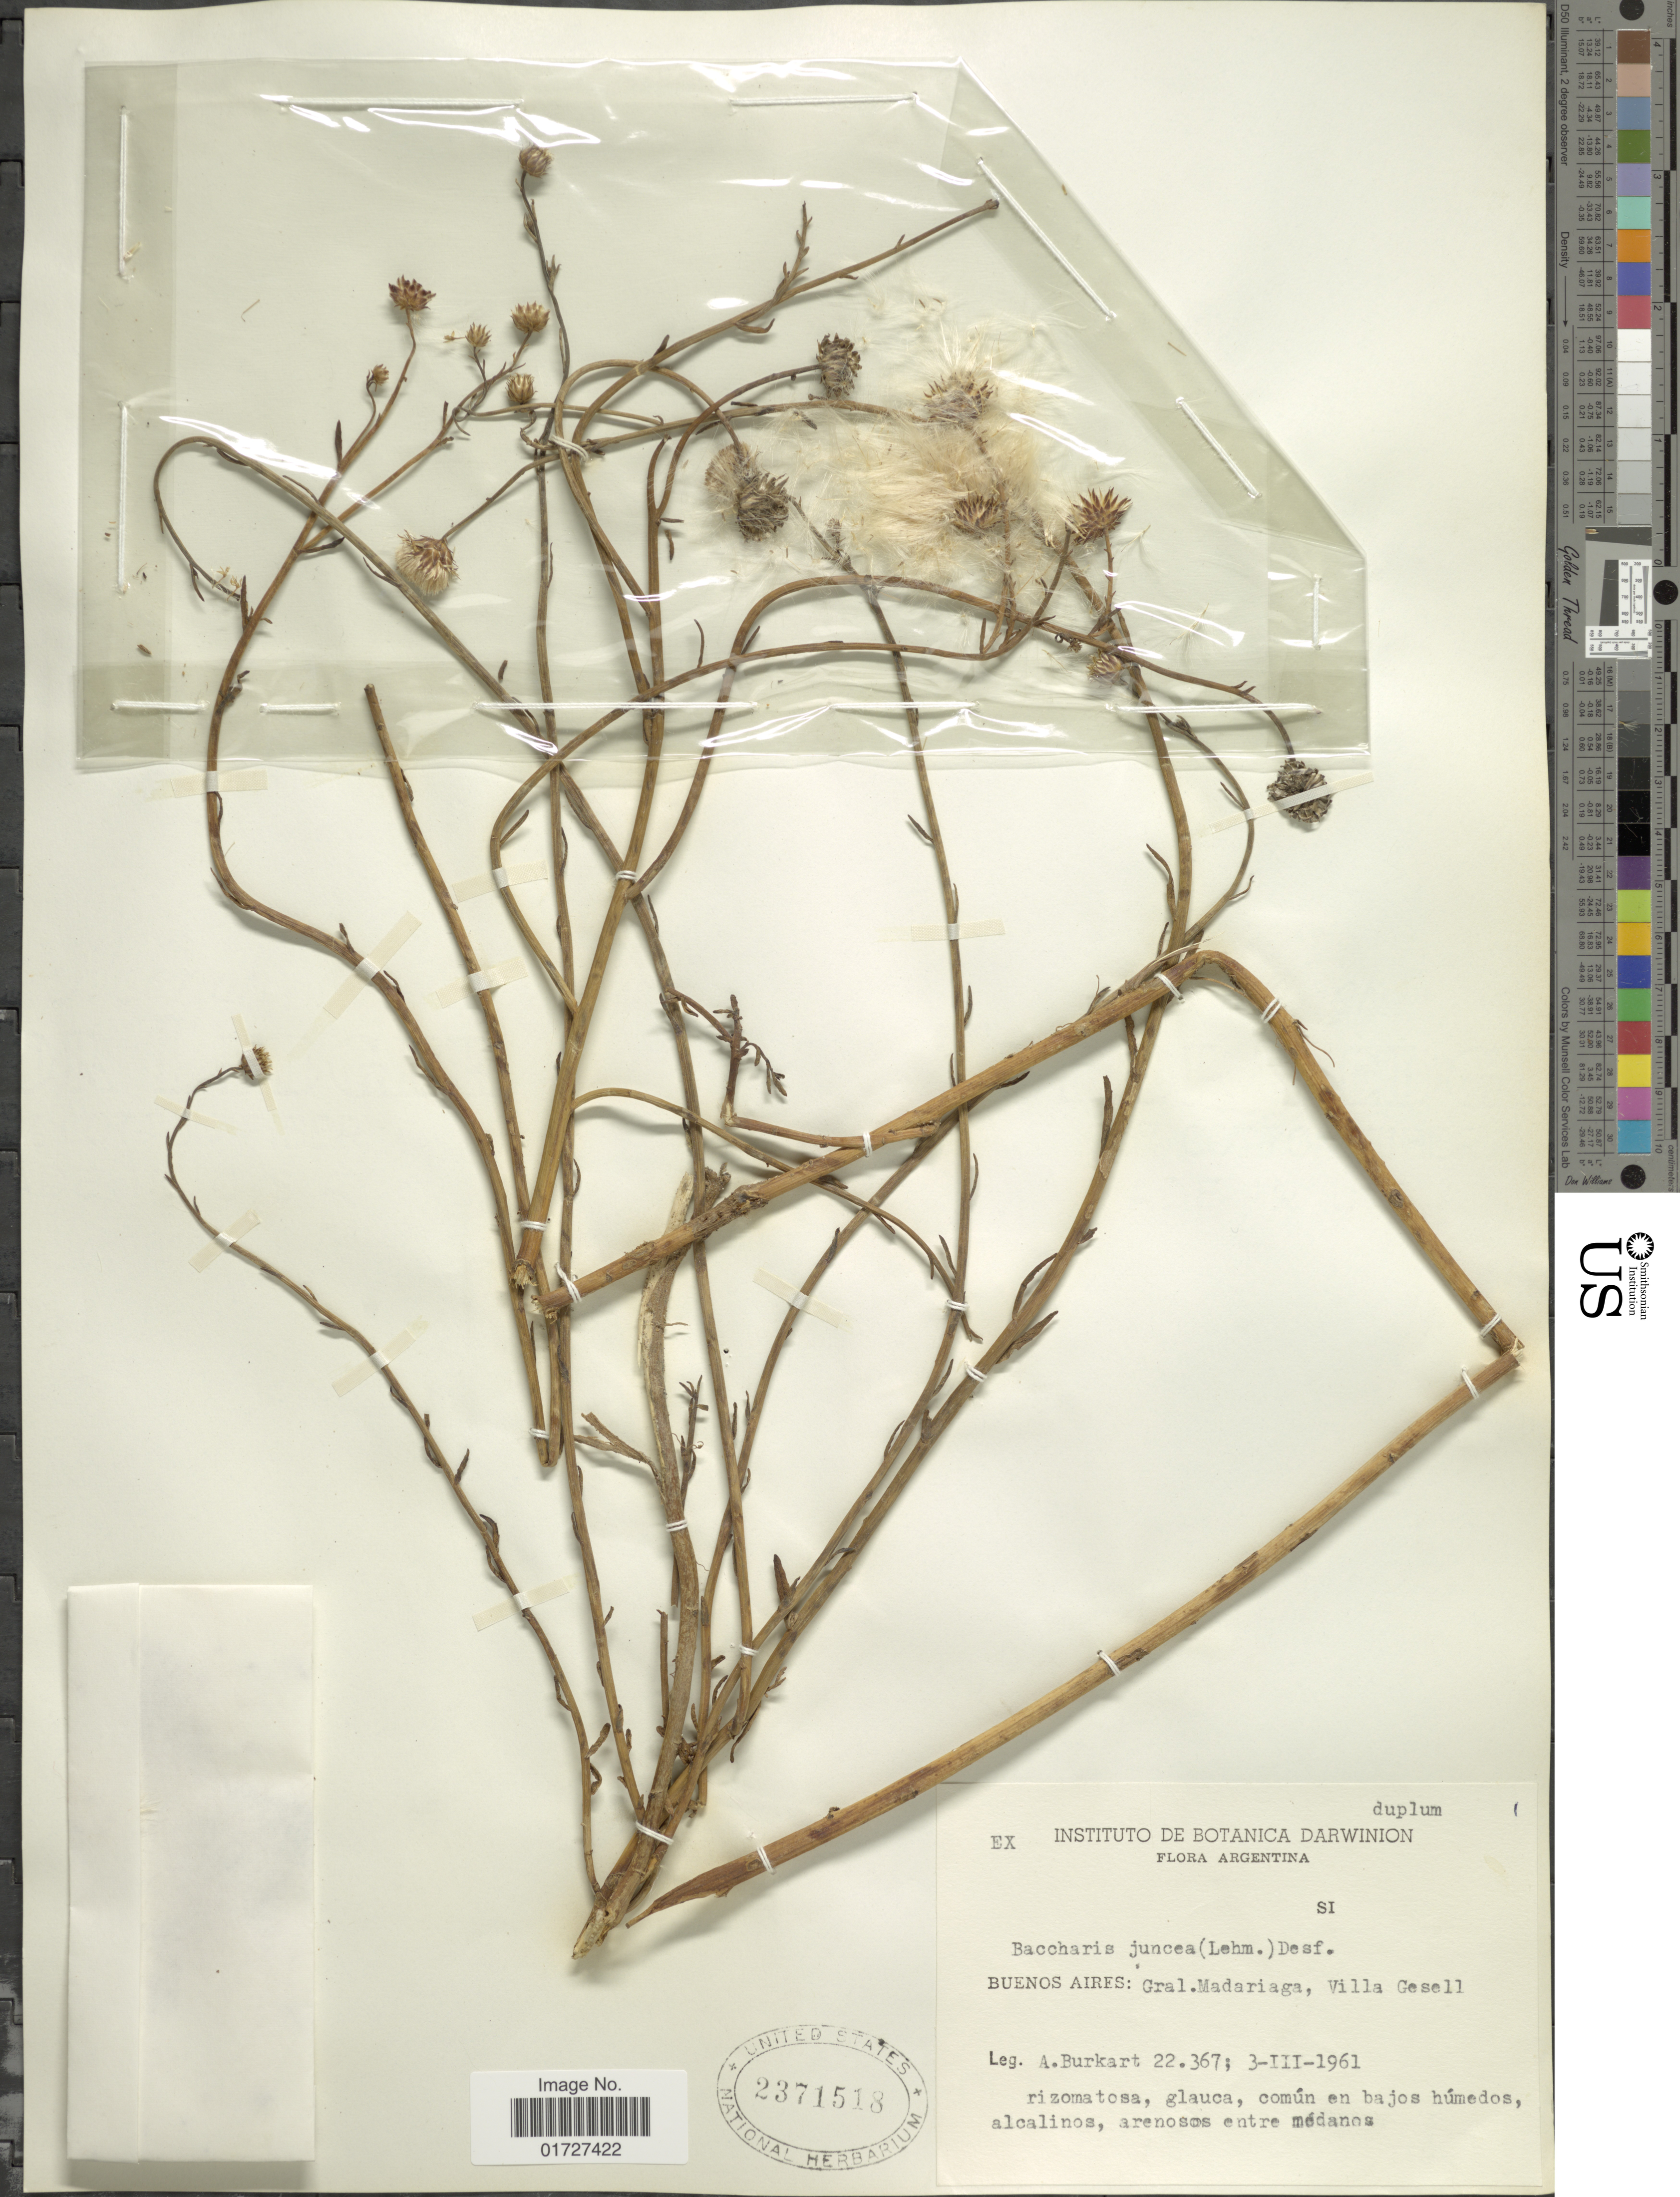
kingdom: Plantae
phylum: Tracheophyta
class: Magnoliopsida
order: Asterales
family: Asteraceae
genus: Baccharis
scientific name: Baccharis juncea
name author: (Lehm.) Desf.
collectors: A. E. Burkart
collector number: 22367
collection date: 1961-03-03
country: Argentina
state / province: Buenos Aires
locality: Gral. Madariaga, Villa Gesell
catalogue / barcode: US 2371518